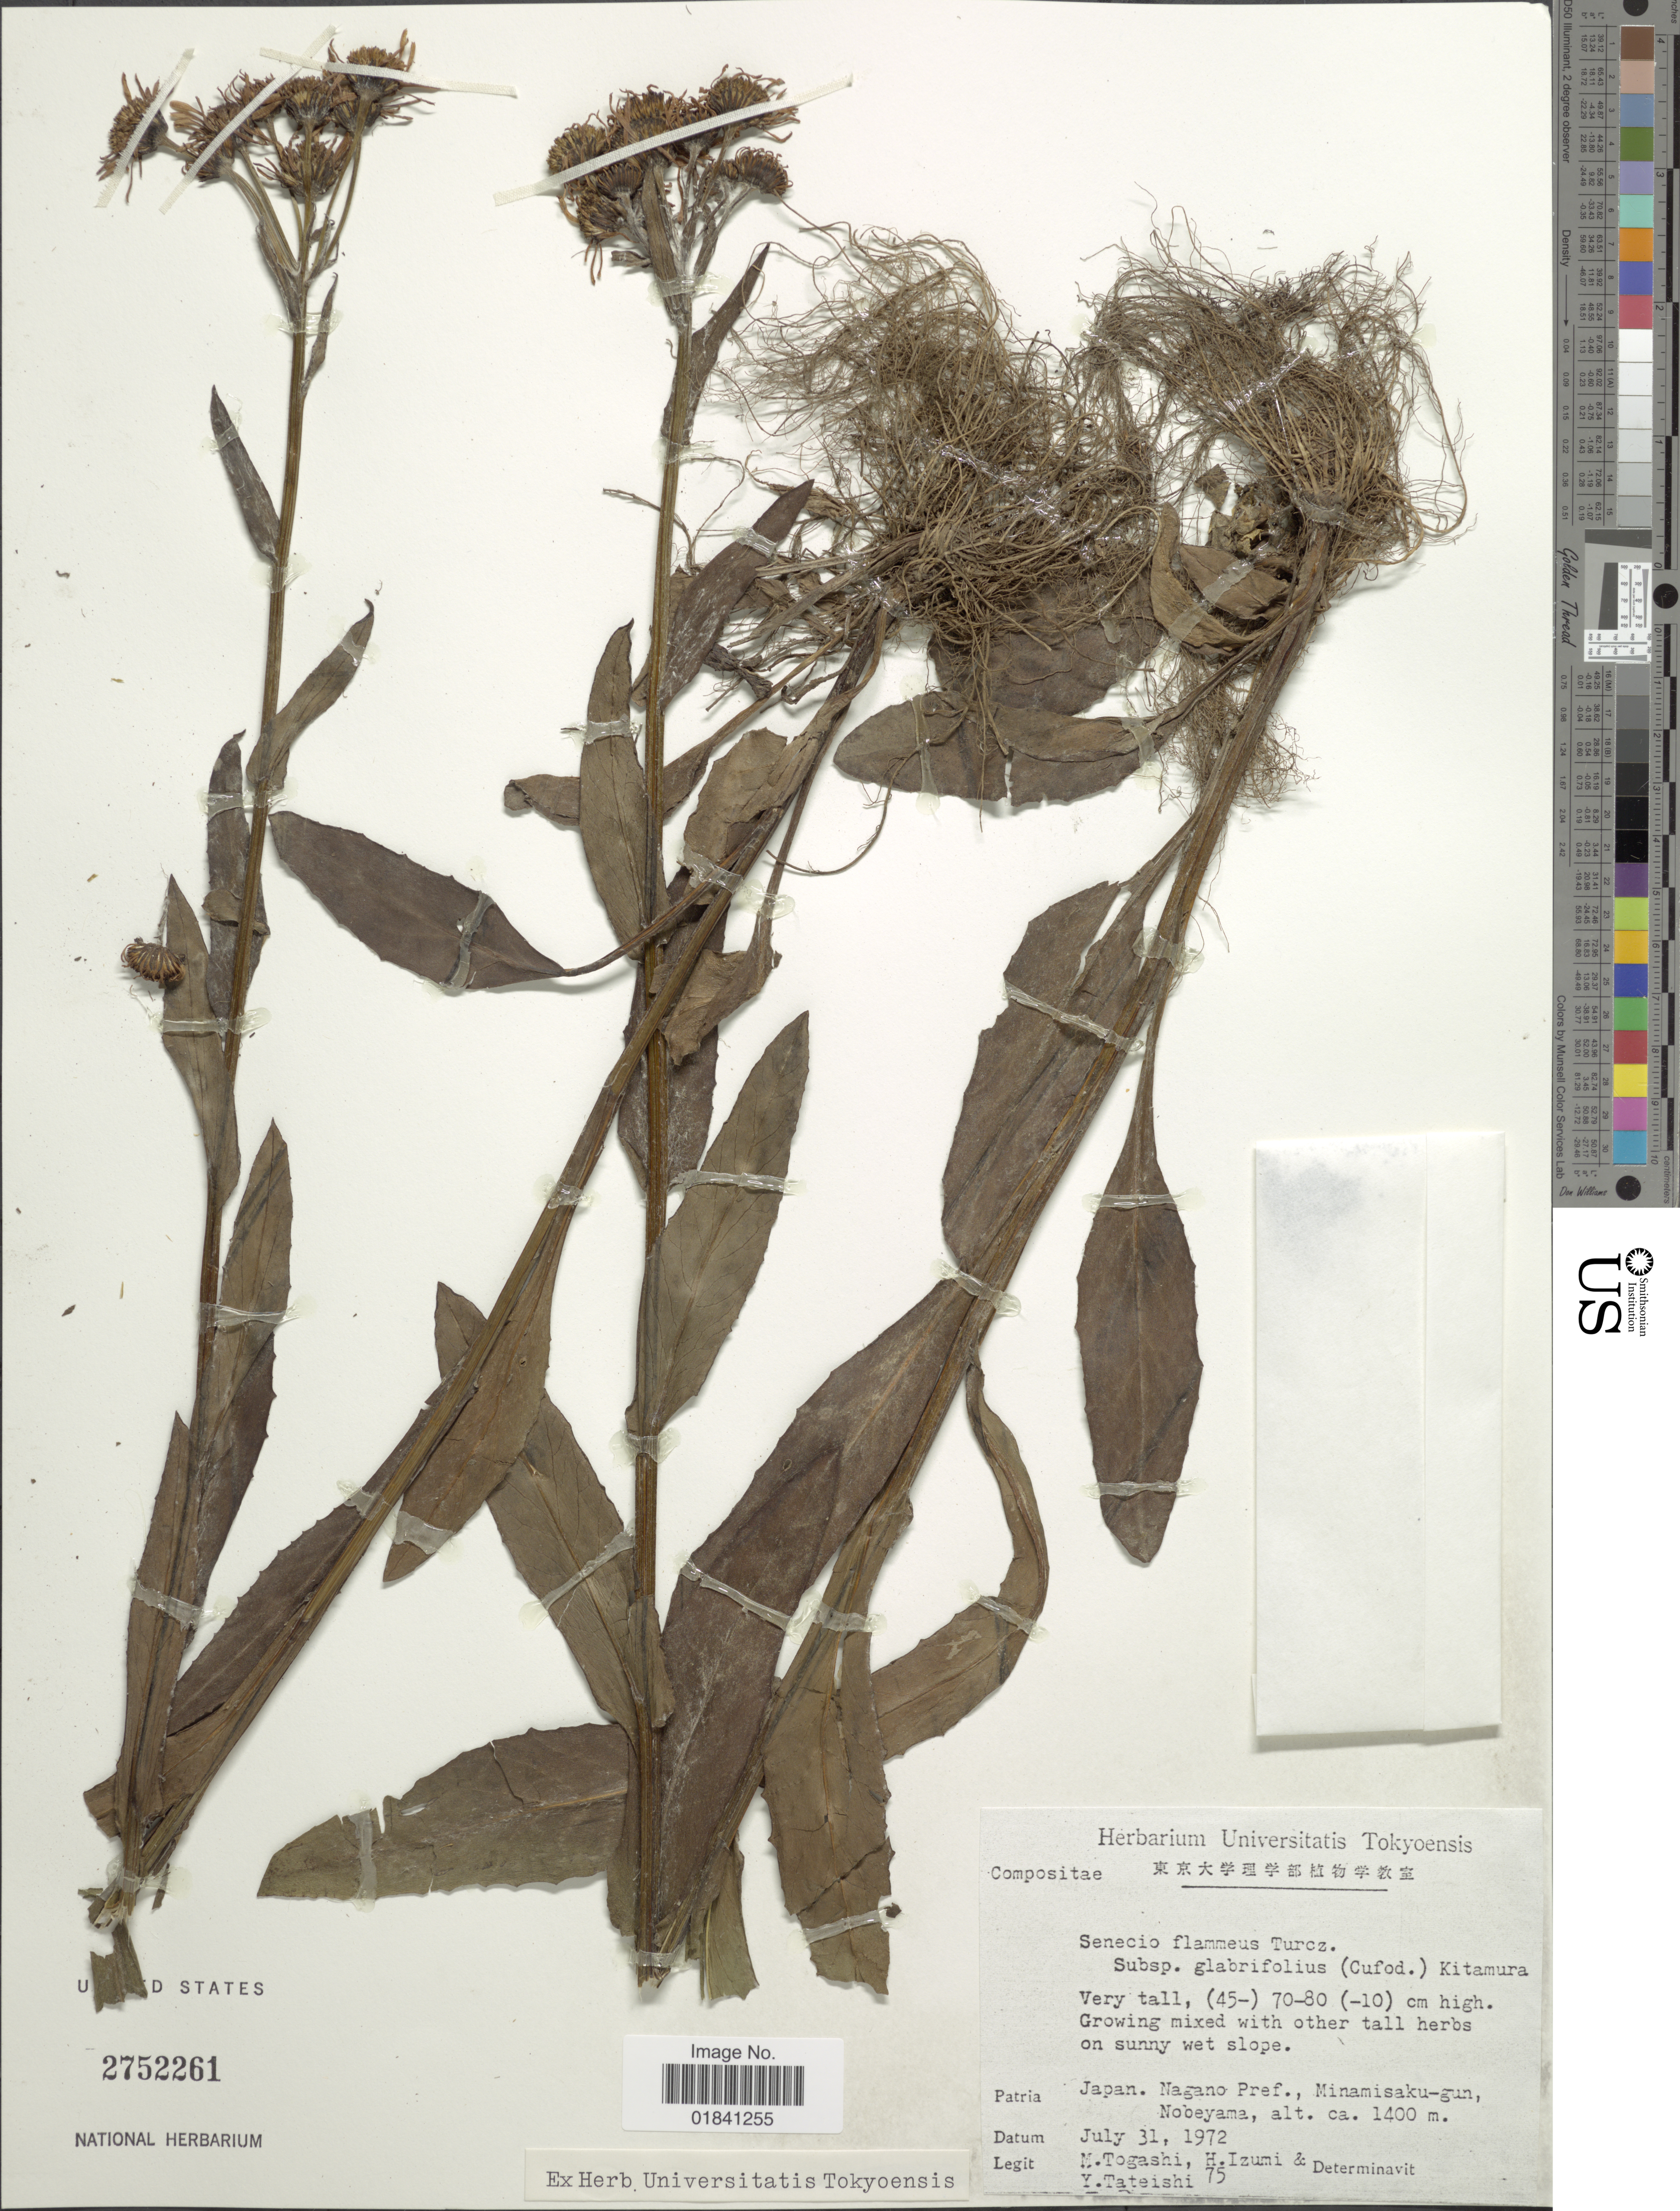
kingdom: Plantae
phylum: Tracheophyta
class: Magnoliopsida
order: Asterales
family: Asteraceae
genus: Senecio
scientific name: Senecio flammeus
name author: Turcz. ex A. DC.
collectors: M. Togashi, H. Izumi & Y. Tateishi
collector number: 75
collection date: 1972-07-31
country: Japan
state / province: Nagano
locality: Minamisaku-gun, Nobeyama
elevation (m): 1400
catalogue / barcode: US 2752261